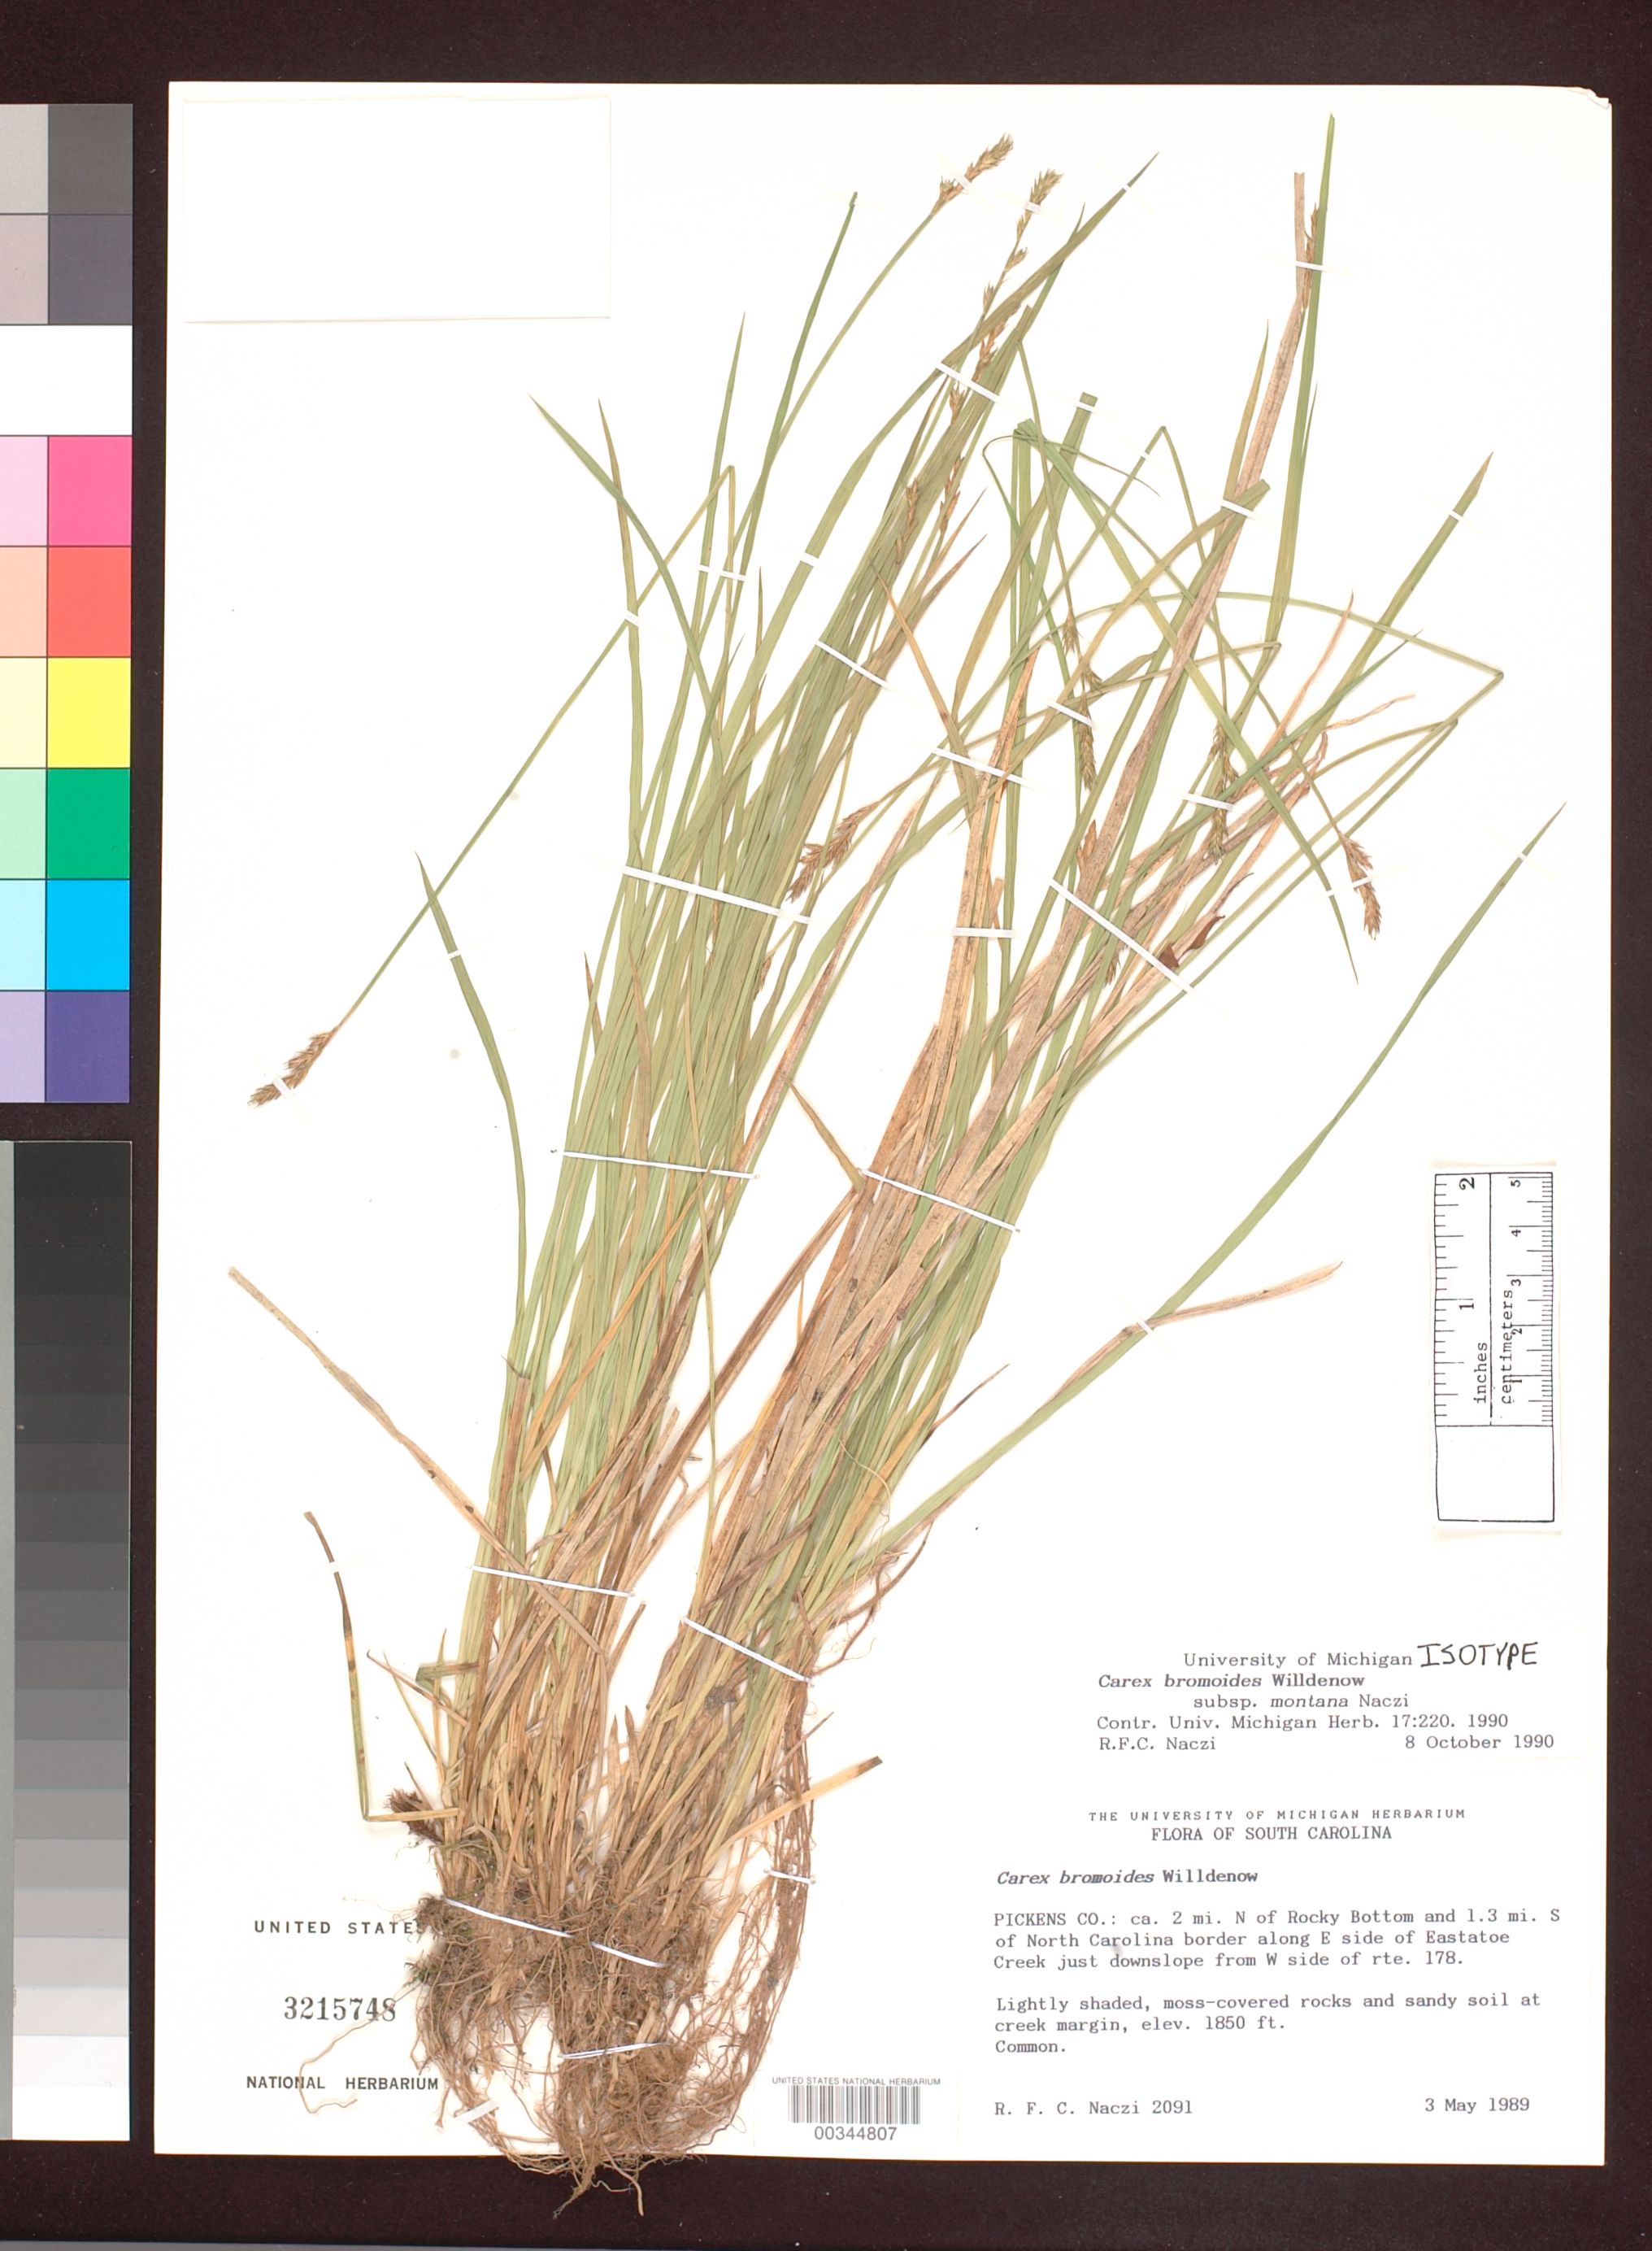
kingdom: Plantae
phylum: Tracheophyta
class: Liliopsida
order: Poales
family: Cyperaceae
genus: Carex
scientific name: Carex bromoides subsp. montana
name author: Naczi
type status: Isotype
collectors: R. F. C. Naczi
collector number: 2091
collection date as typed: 03 May 1989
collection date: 1989-05-03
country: United States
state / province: South Carolina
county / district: Pickens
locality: Ca. 2 mi n of rocky bottom & 1.3 mi S of N. Carolina border along E side of Eastatoe Creek just downslope from W side of rte 178.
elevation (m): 564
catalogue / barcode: US 3215748